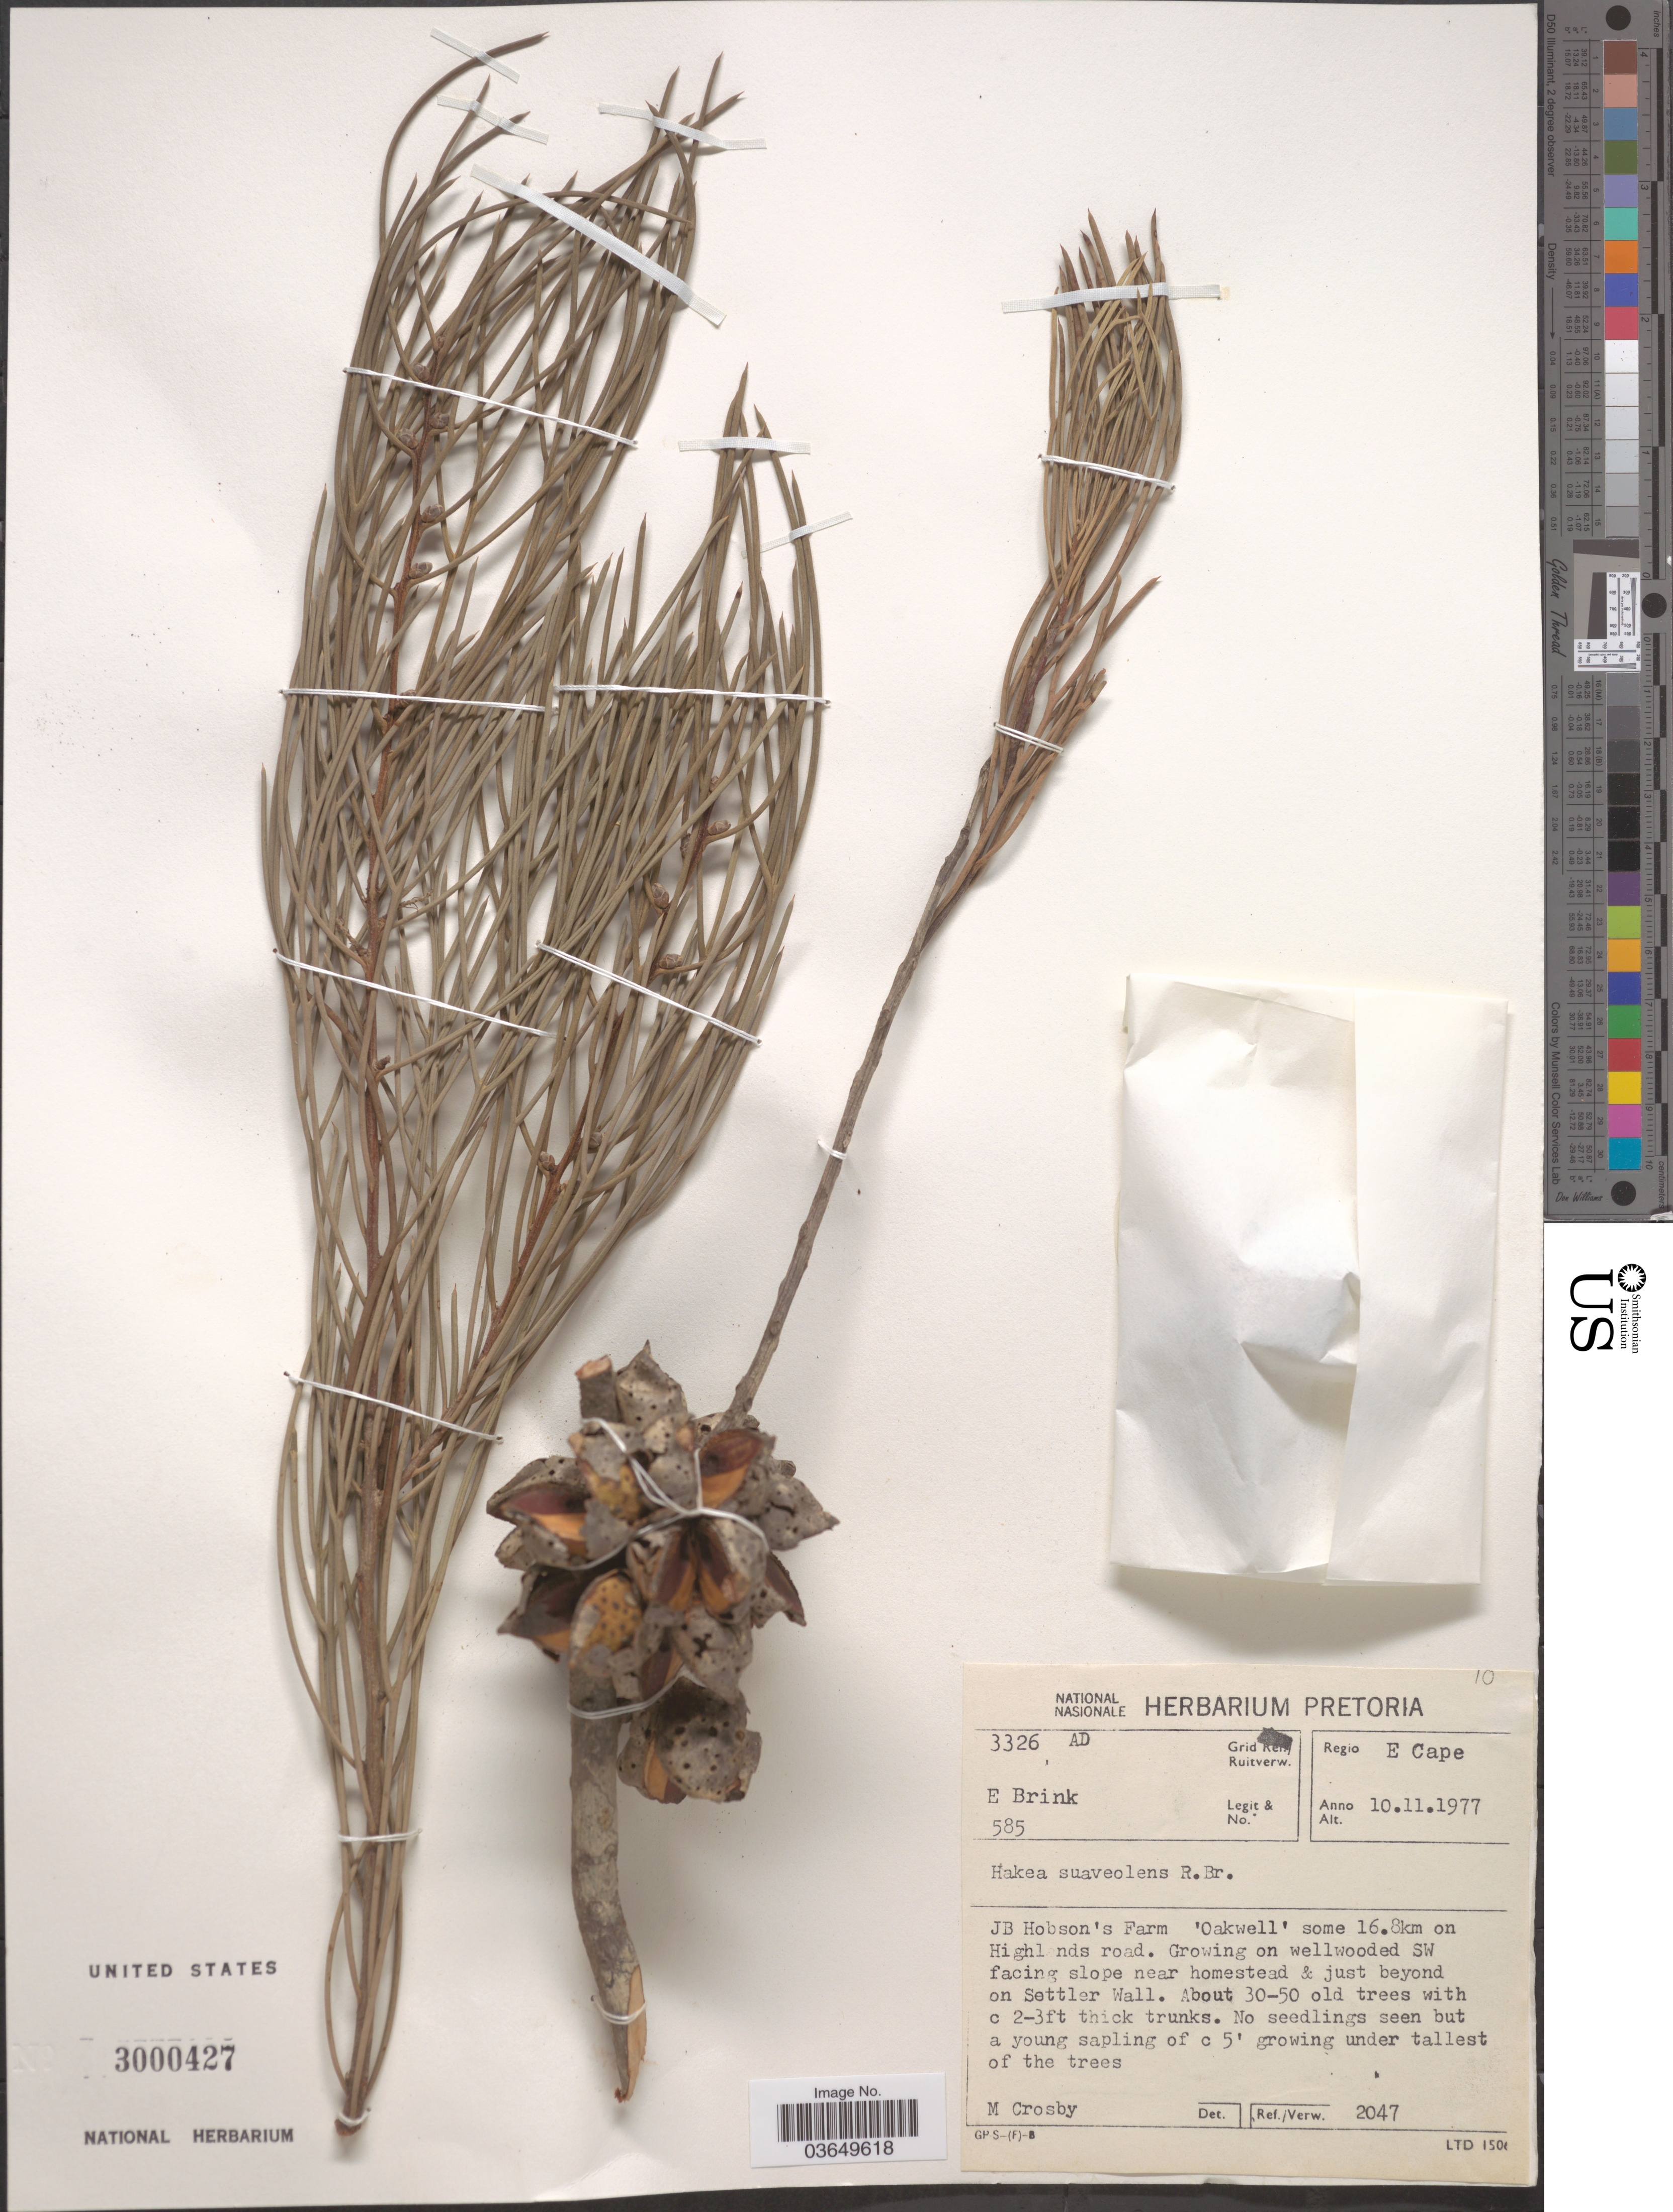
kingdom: Plantae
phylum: Tracheophyta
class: Magnoliopsida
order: Proteales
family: Proteaceae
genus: Hakea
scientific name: Hakea suaveolens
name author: R. Br.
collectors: E. Brink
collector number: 585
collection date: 1977-11-10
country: South Africa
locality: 3326 AD Grid Ref./ Ruitverw. Regio E Cape. JB Hobson's Farm 'Oakwell' some 16.8km on Highlands road. Wellwooded SW facing slope near homestead & just beyond on Settler Wall.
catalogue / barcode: US 3000427